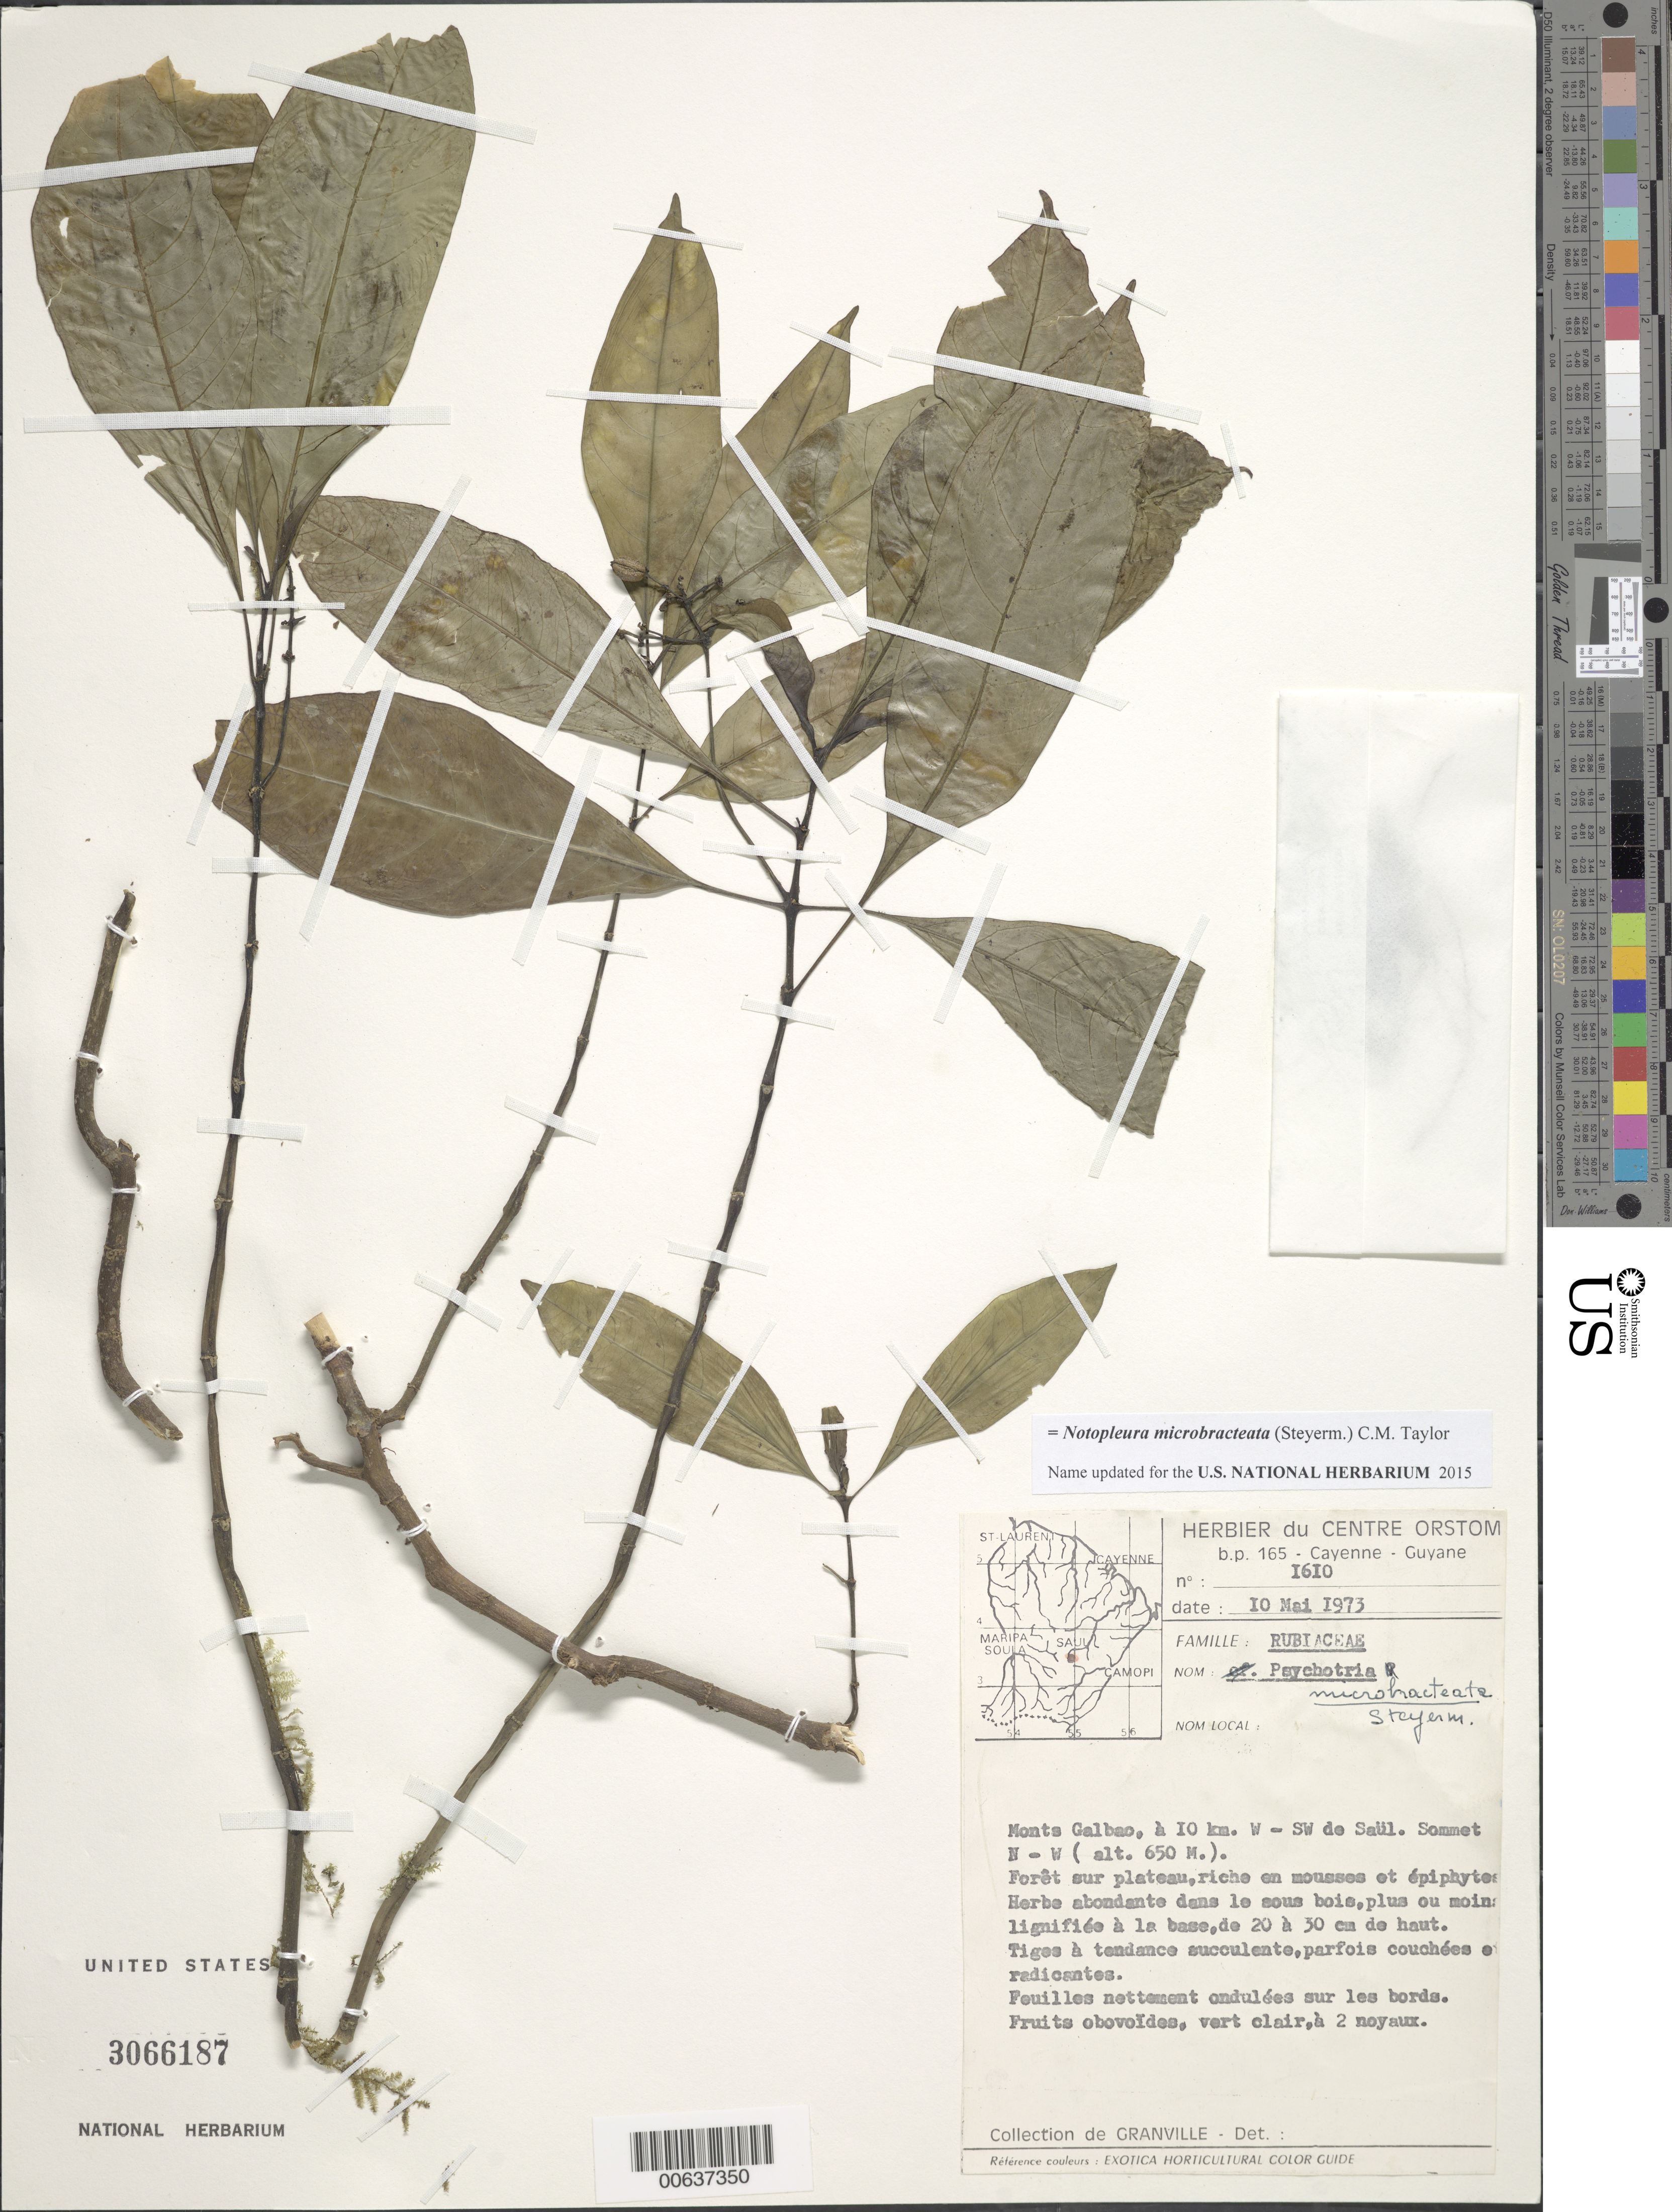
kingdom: Plantae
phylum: Tracheophyta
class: Magnoliopsida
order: Gentianales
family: Rubiaceae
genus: Psychotria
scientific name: Psychotria microbracteata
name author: Steyerm.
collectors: J.-J. de Granville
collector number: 1610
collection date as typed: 10-May-73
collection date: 1973-05-10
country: French Guiana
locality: Monts Galbao, 10 km Ouest-Sud-Ouest de Saül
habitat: Forest on plateau, rich in mosses and epiphytes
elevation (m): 650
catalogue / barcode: US 3066187